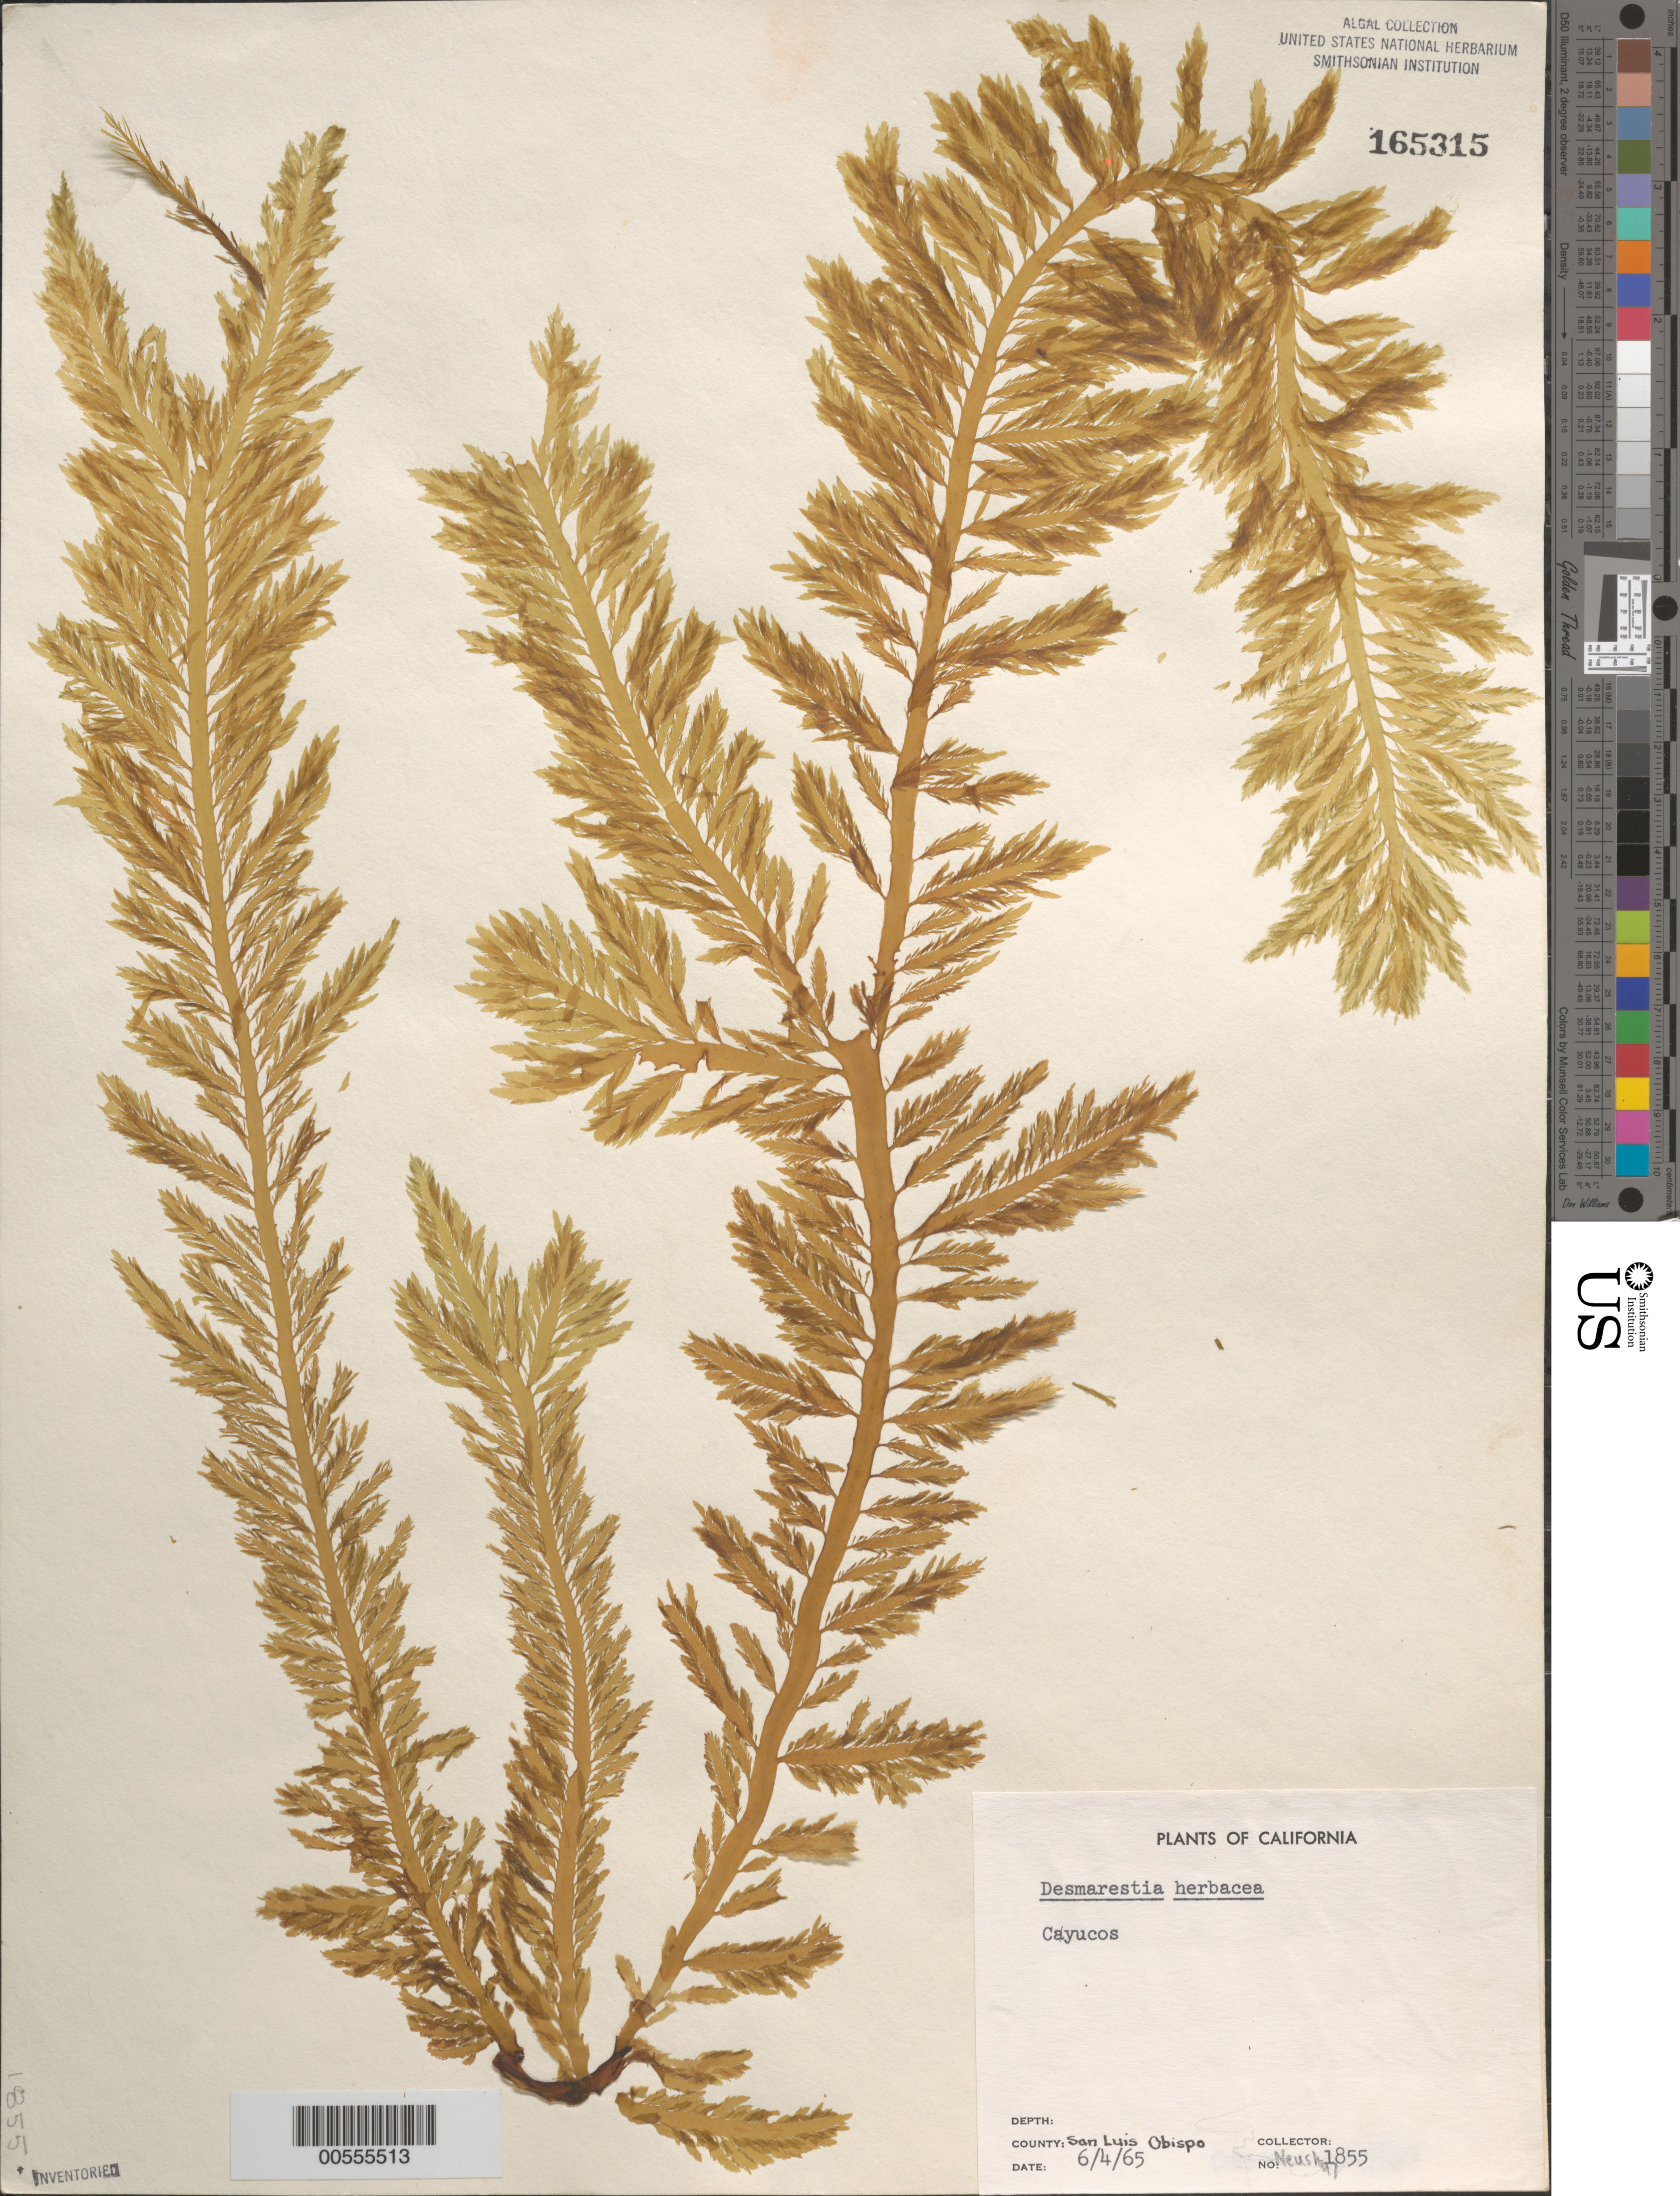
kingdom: Chromista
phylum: Ochrophyta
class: Phaeophyceae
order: Desmarestiales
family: Desmarestiaceae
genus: Desmarestia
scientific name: Desmarestia herbacea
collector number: Neushul 1855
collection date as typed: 04 Jun 1965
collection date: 1965-06-04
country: United States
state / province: California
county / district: San Luis Obispo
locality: Cayucos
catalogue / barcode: US 165315